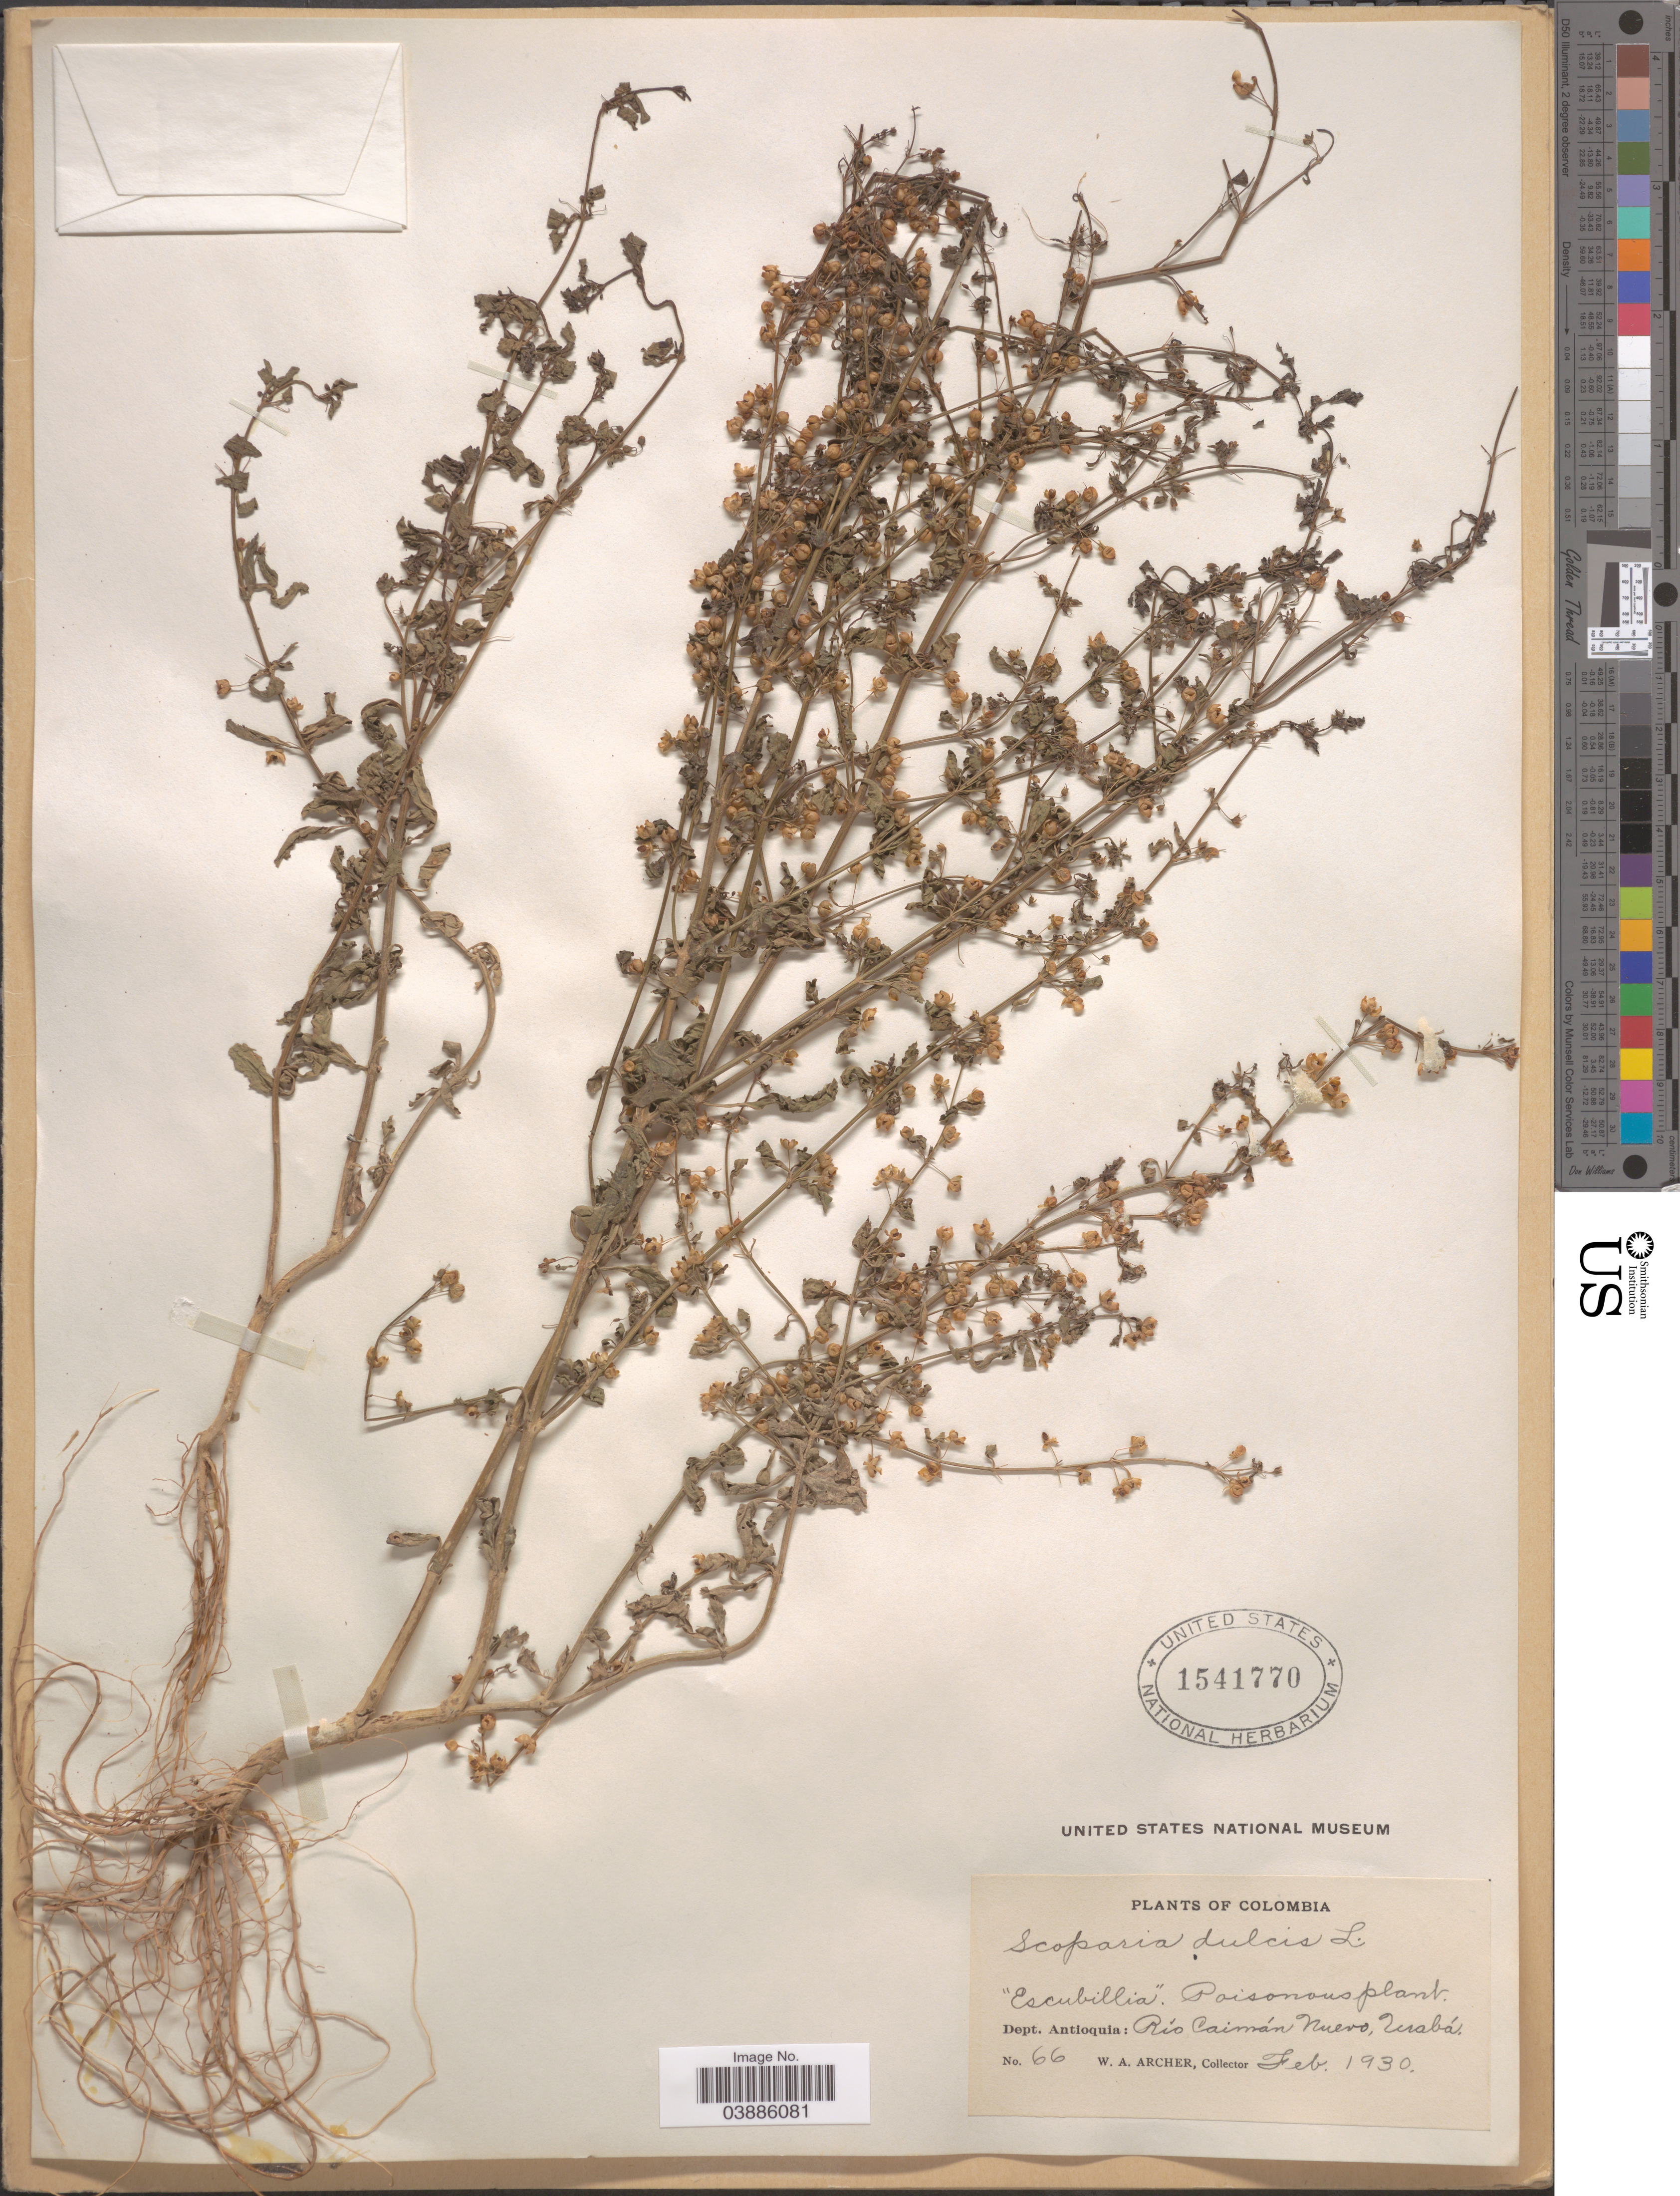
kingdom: Plantae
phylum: Tracheophyta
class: Magnoliopsida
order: Lamiales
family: Plantaginaceae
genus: Scoparia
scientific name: Scoparia dulcis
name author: L.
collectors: W. Archer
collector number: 66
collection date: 1930-02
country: Colombia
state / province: Antioquia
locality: Dept. Antioquia: Río Caimán Nuevo, Urabá.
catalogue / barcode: US 1541770